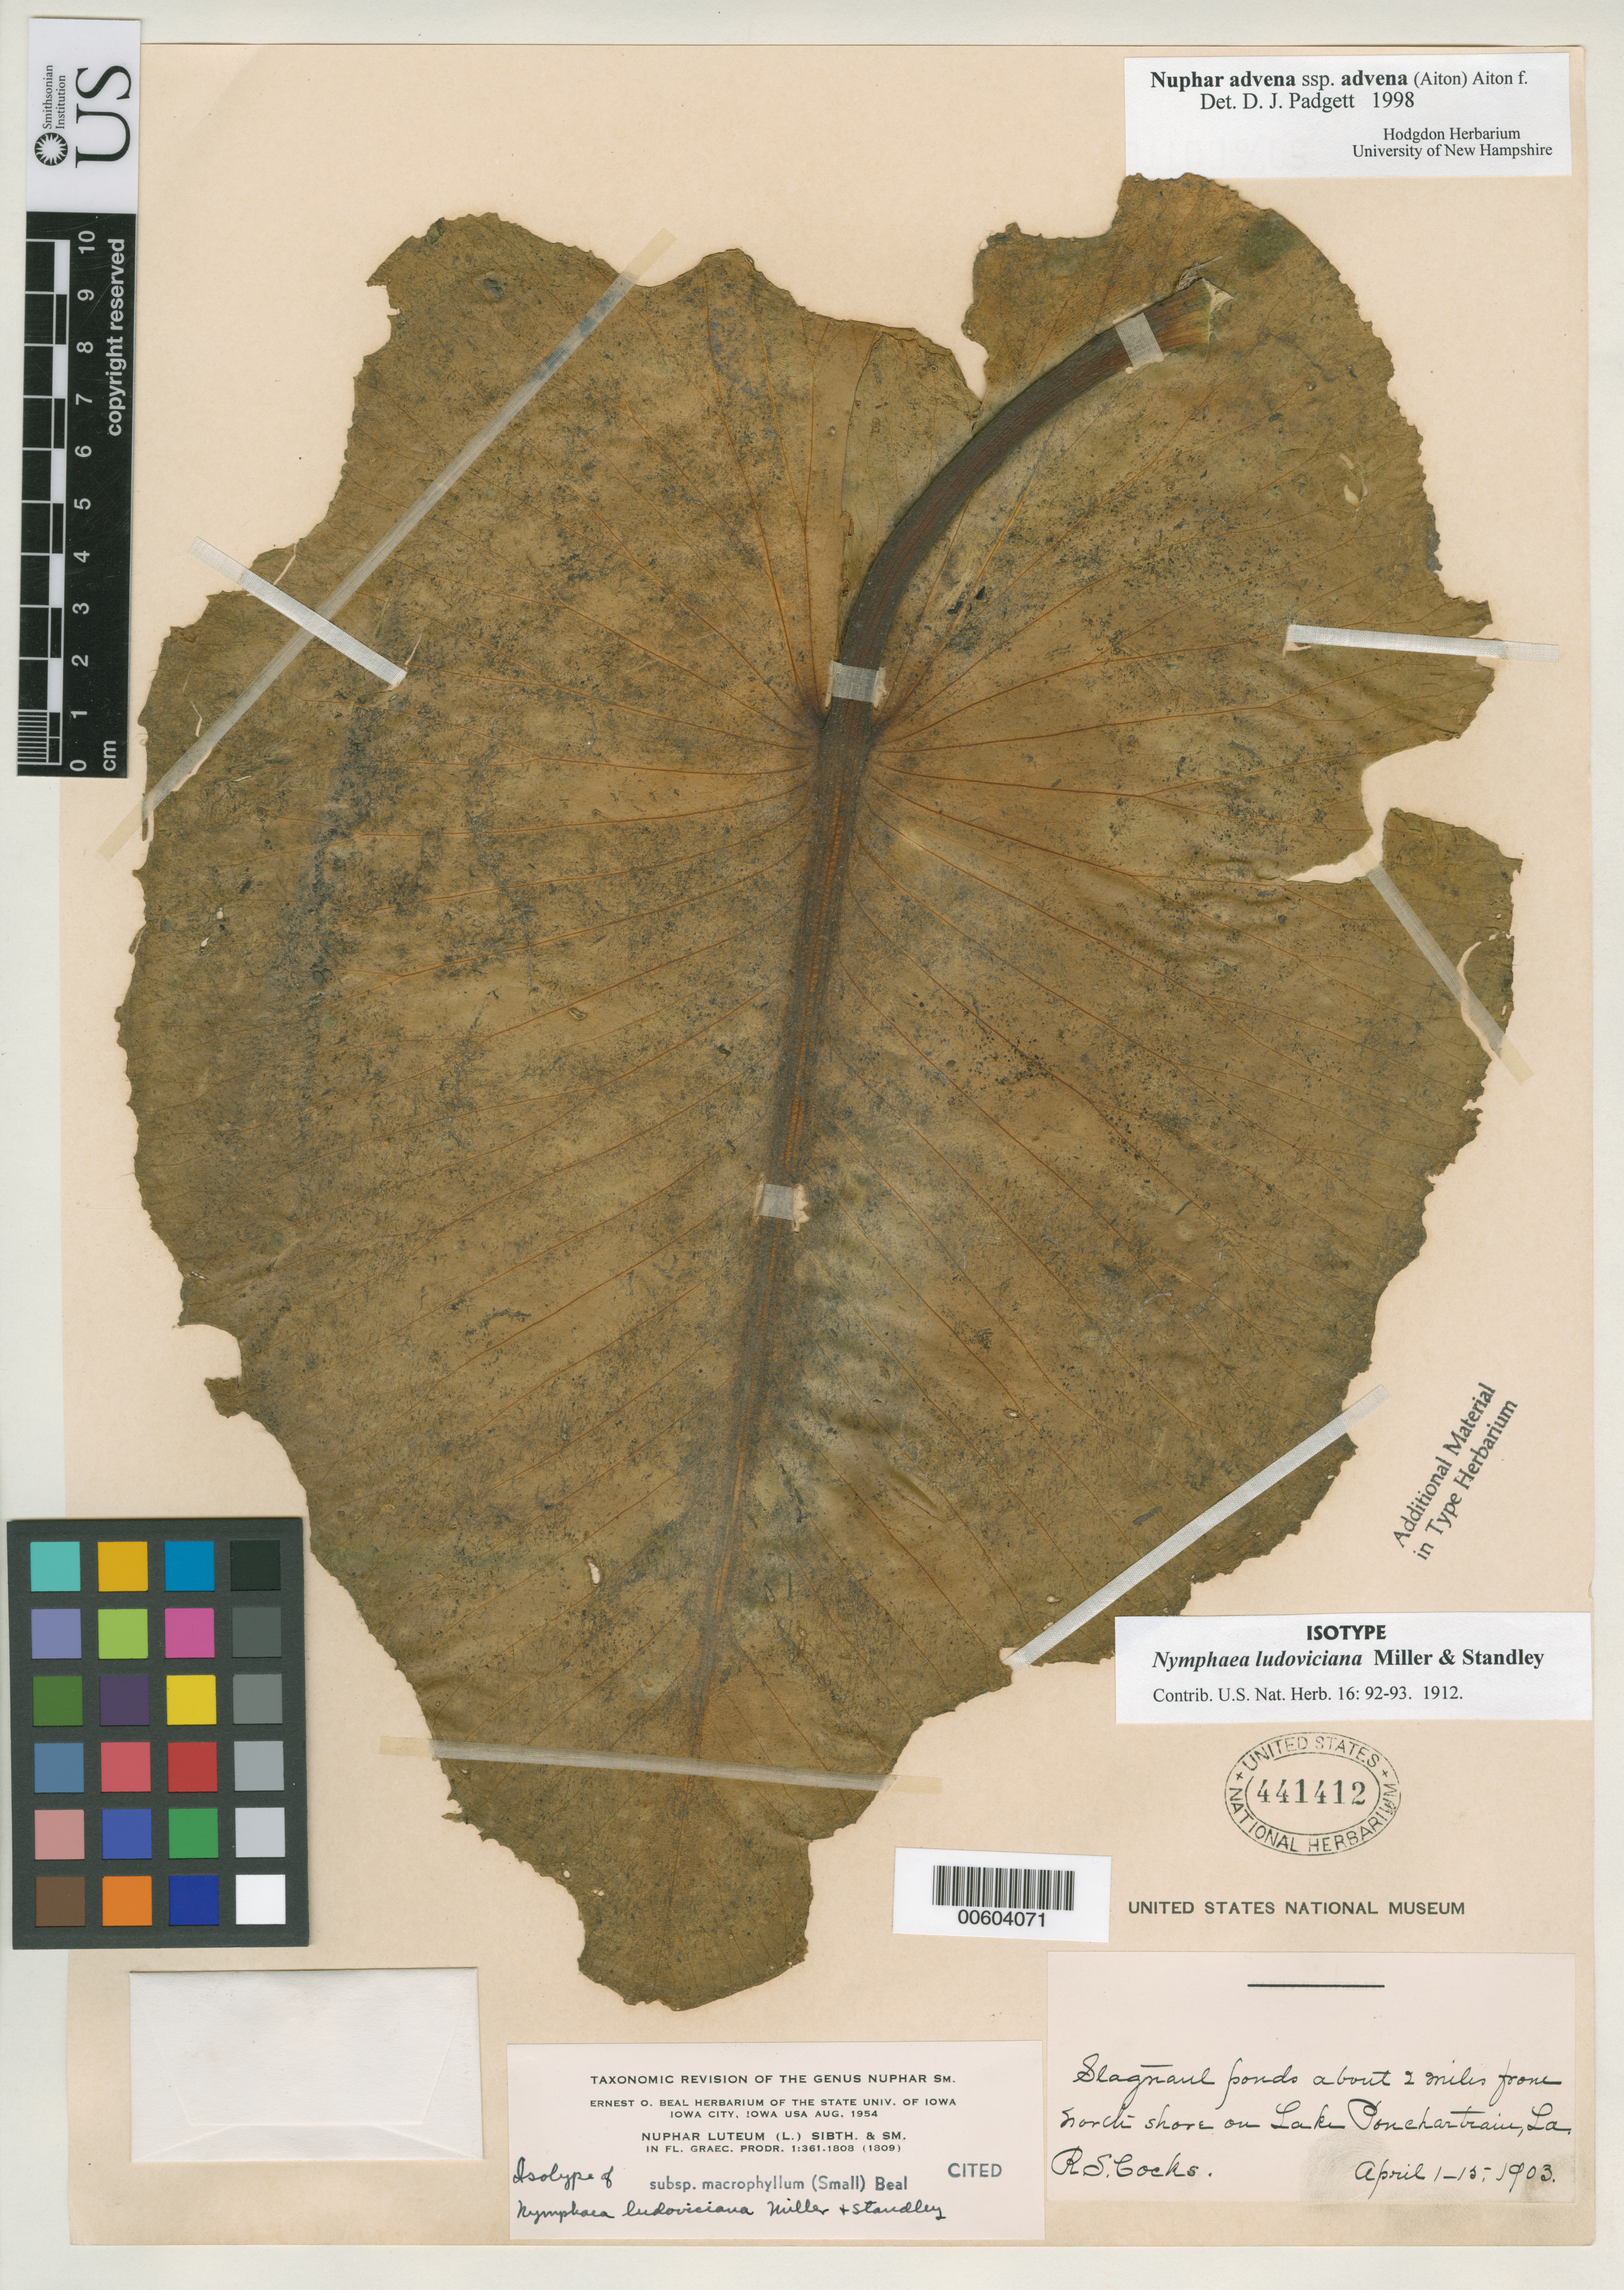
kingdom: Plantae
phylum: Tracheophyta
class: Magnoliopsida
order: Nymphaeales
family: Nymphaeaceae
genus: Nymphaea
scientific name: Nymphaea ludoviciana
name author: G.S. Mill. & Standl.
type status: Isotype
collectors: R. Cocks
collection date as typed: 01 Apr 1903 to 15 Apr 1903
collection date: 1903-04-01/1903-04-15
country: United States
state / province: Louisiana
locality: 2 Miles from North shore of Lake Ponchatrain.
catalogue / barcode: US 441412